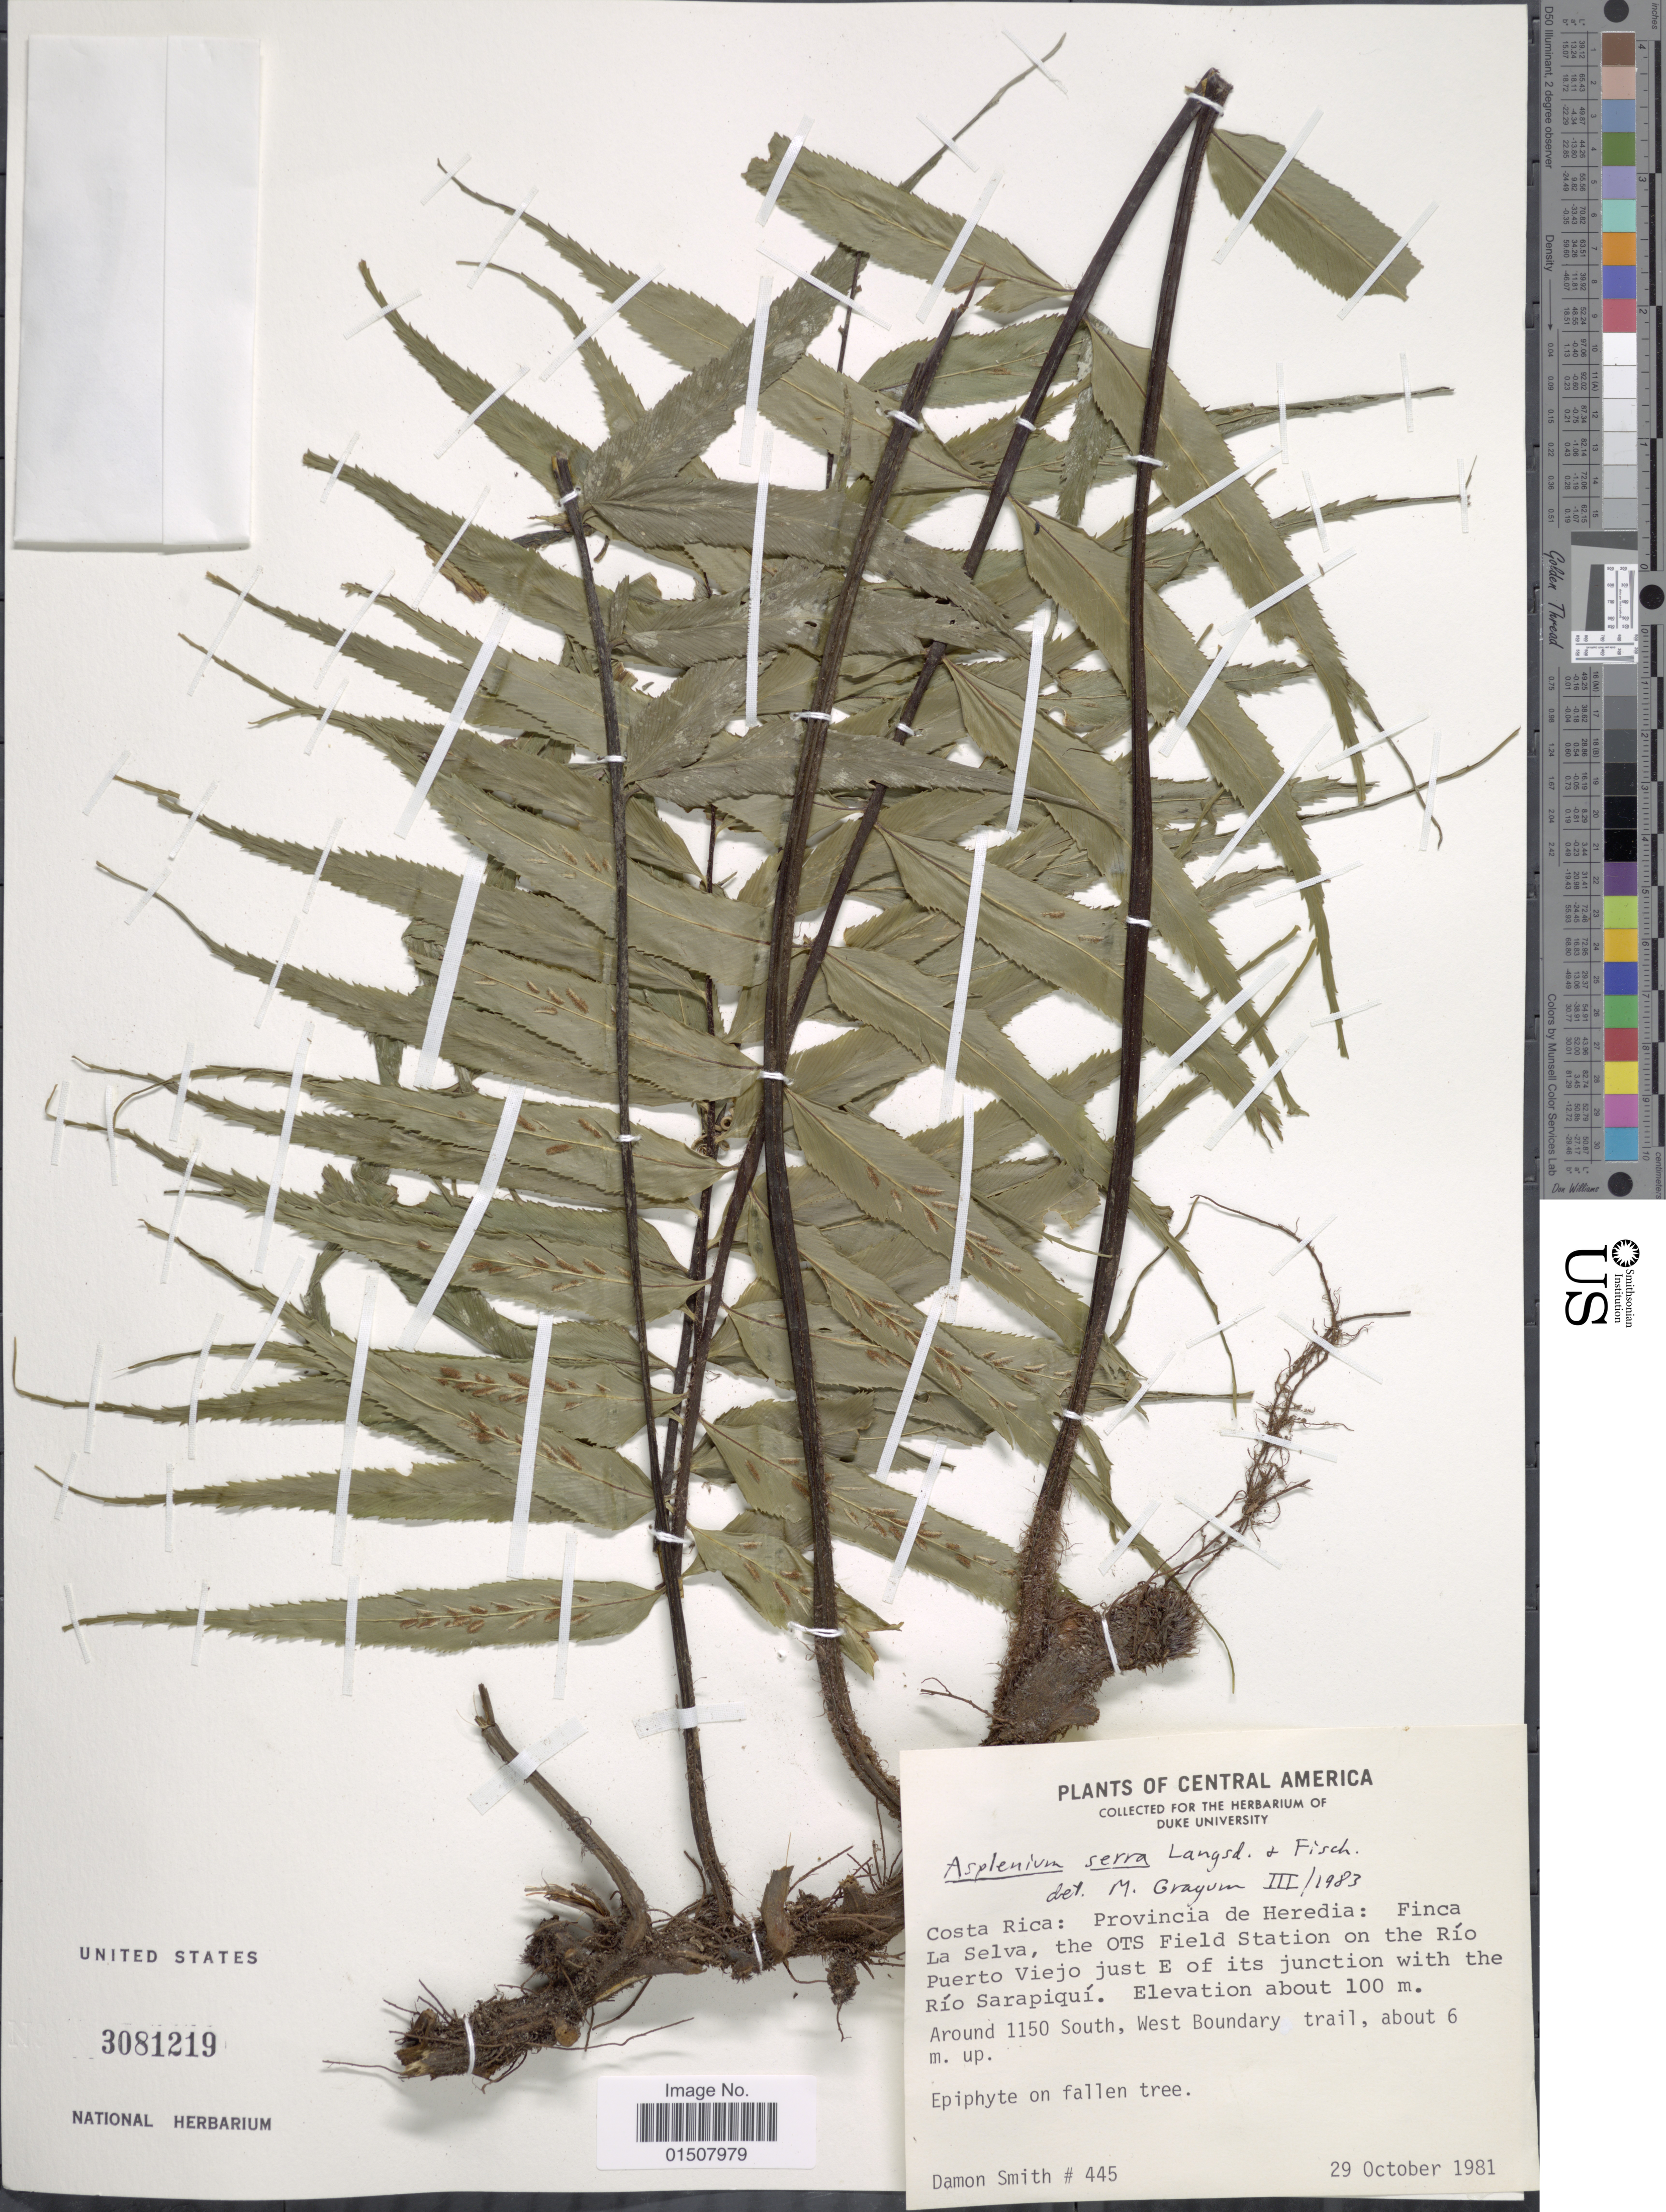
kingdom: Plantae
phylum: Tracheophyta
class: Polypodiopsida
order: Polypodiales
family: Aspleniaceae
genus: Asplenium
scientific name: Asplenium serra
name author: Langsd. & Fisch.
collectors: D. A. Smith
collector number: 445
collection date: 1981-10-29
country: Costa Rica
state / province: Heredia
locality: Finca La Selva, the OTS Field Station on the rio Puerto Viejo just E of its junction with the Rio Sarapiqui, Around 1150 South, West Boundary trail, about 6 m, up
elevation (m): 100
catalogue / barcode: US 3081219